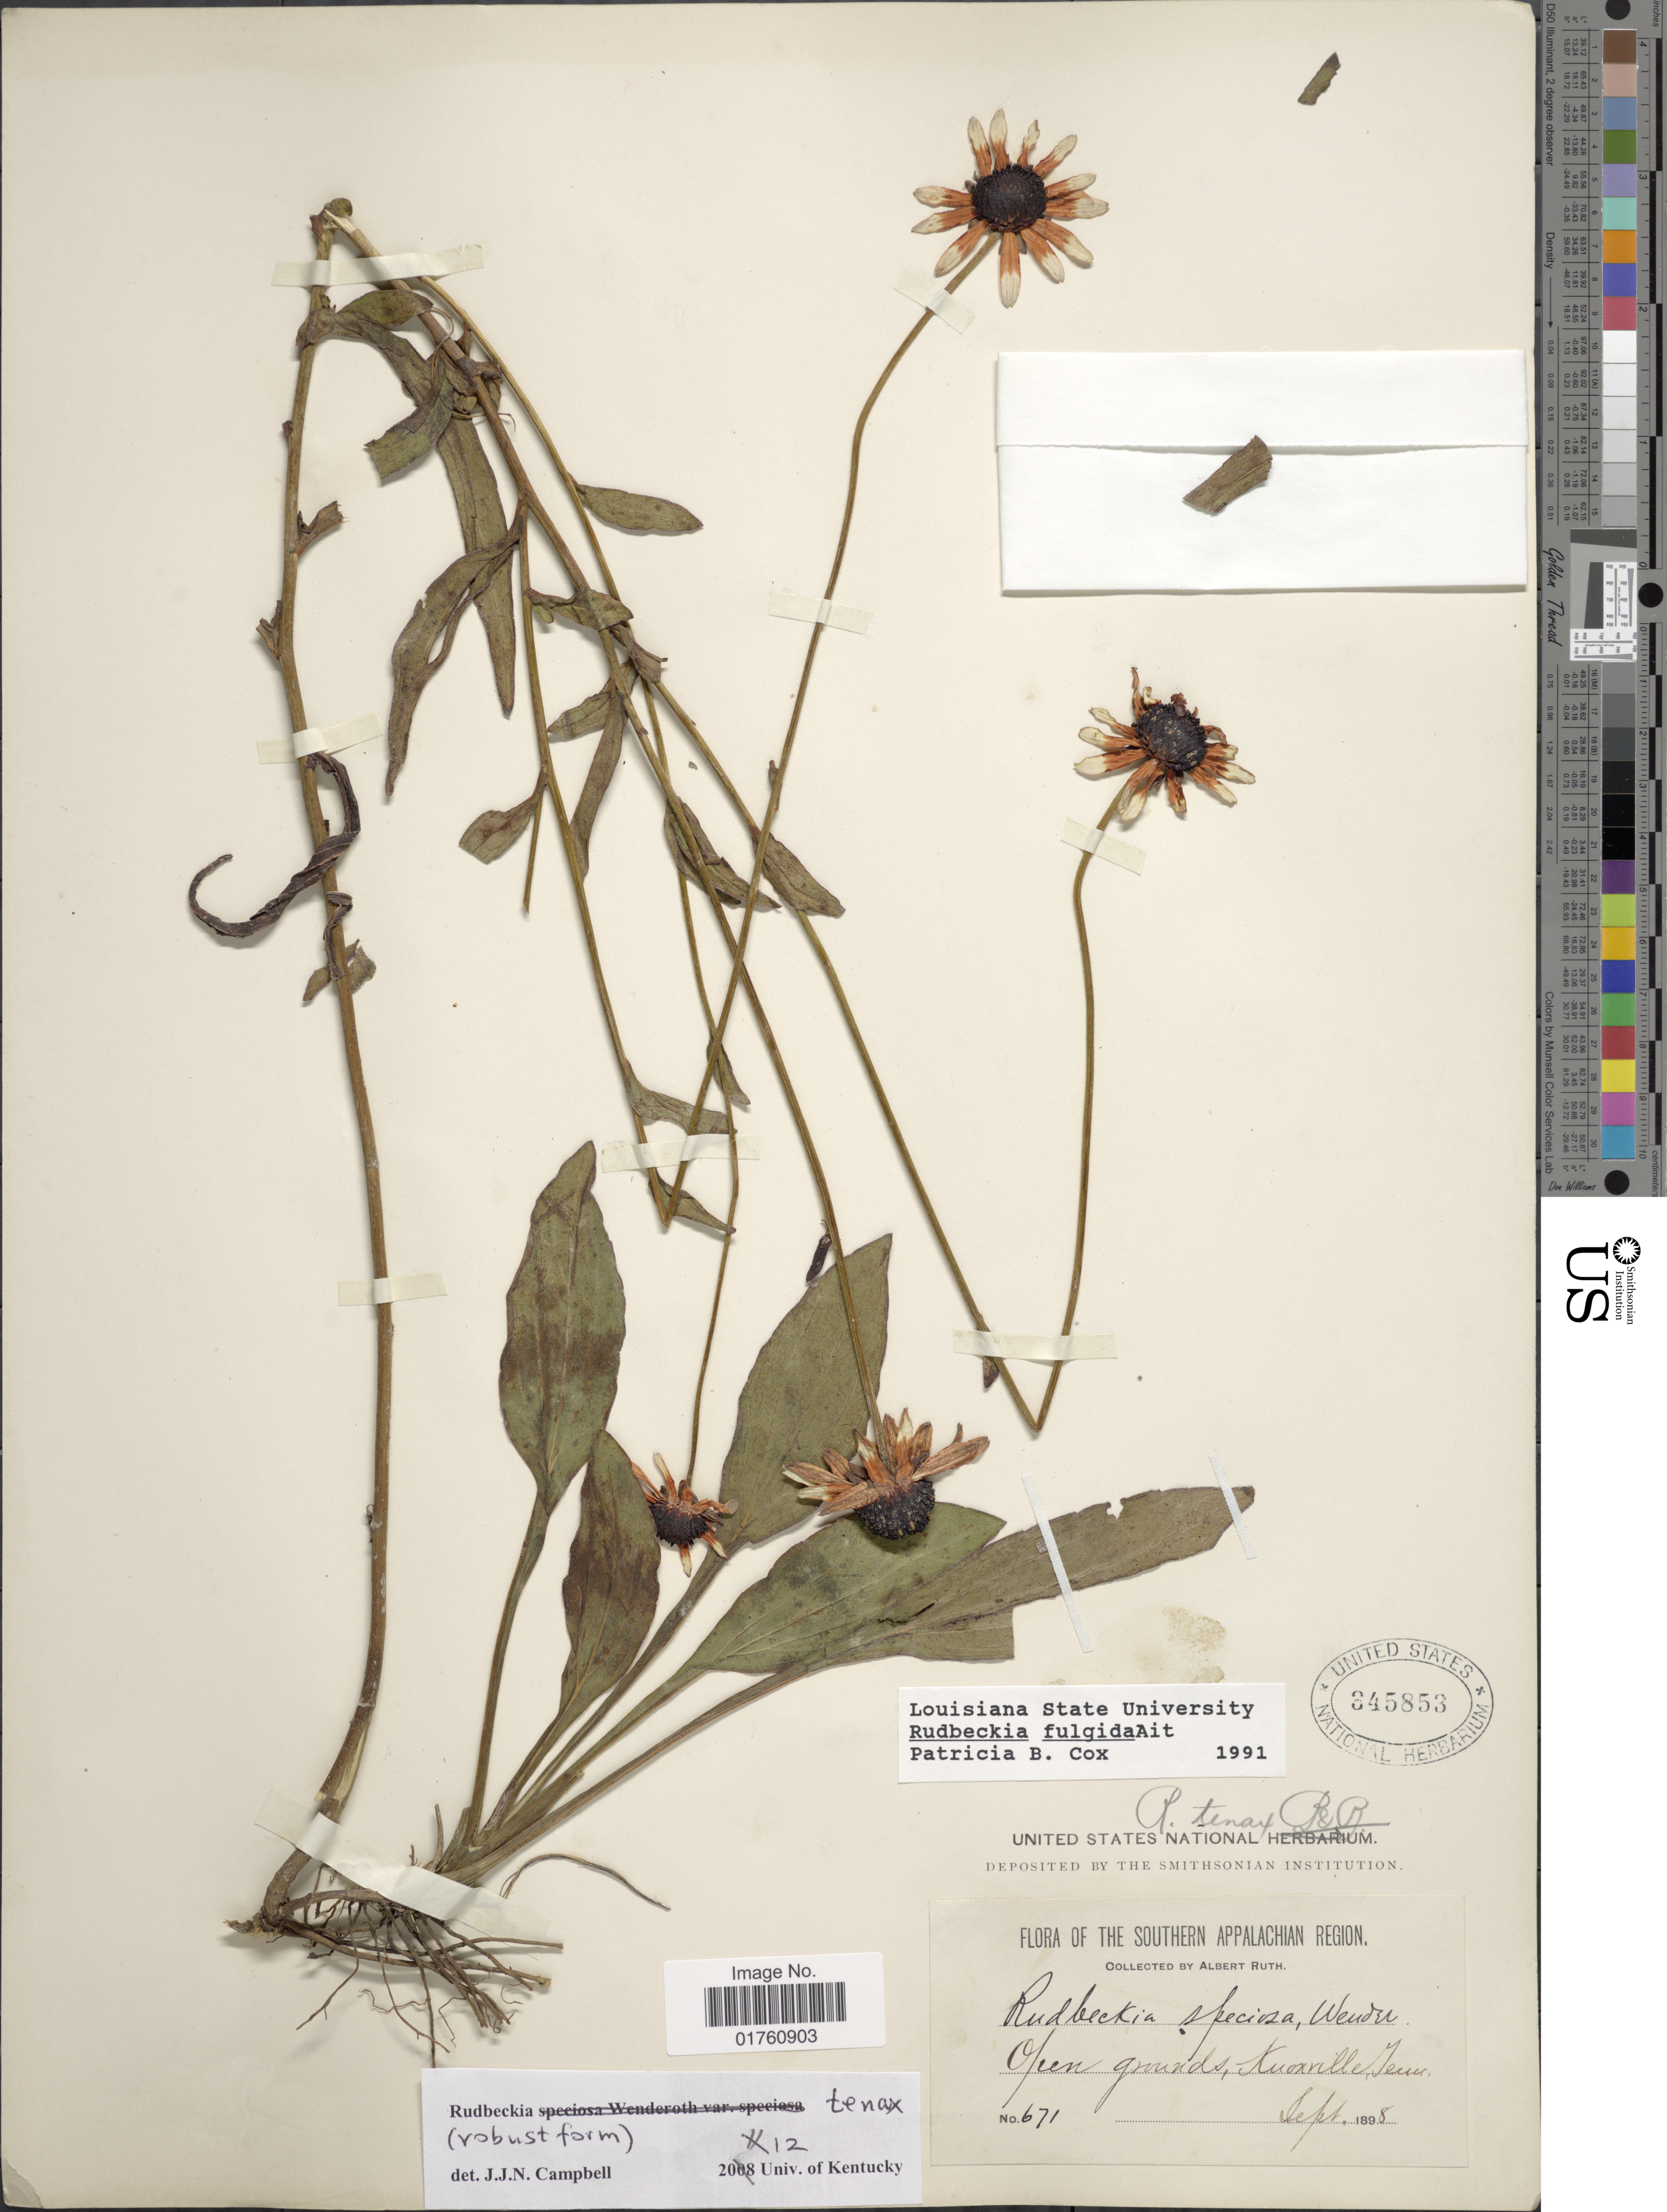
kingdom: Plantae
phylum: Tracheophyta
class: Magnoliopsida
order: Asterales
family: Asteraceae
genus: Rudbeckia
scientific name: Rudbeckia tenax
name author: C.L. Boynton & Beadle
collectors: A. Ruth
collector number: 671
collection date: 1898-09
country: United States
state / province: Tennessee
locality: The Southern Appalachian Region, Open grounds, Knoxville, Tenn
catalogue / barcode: US 345853